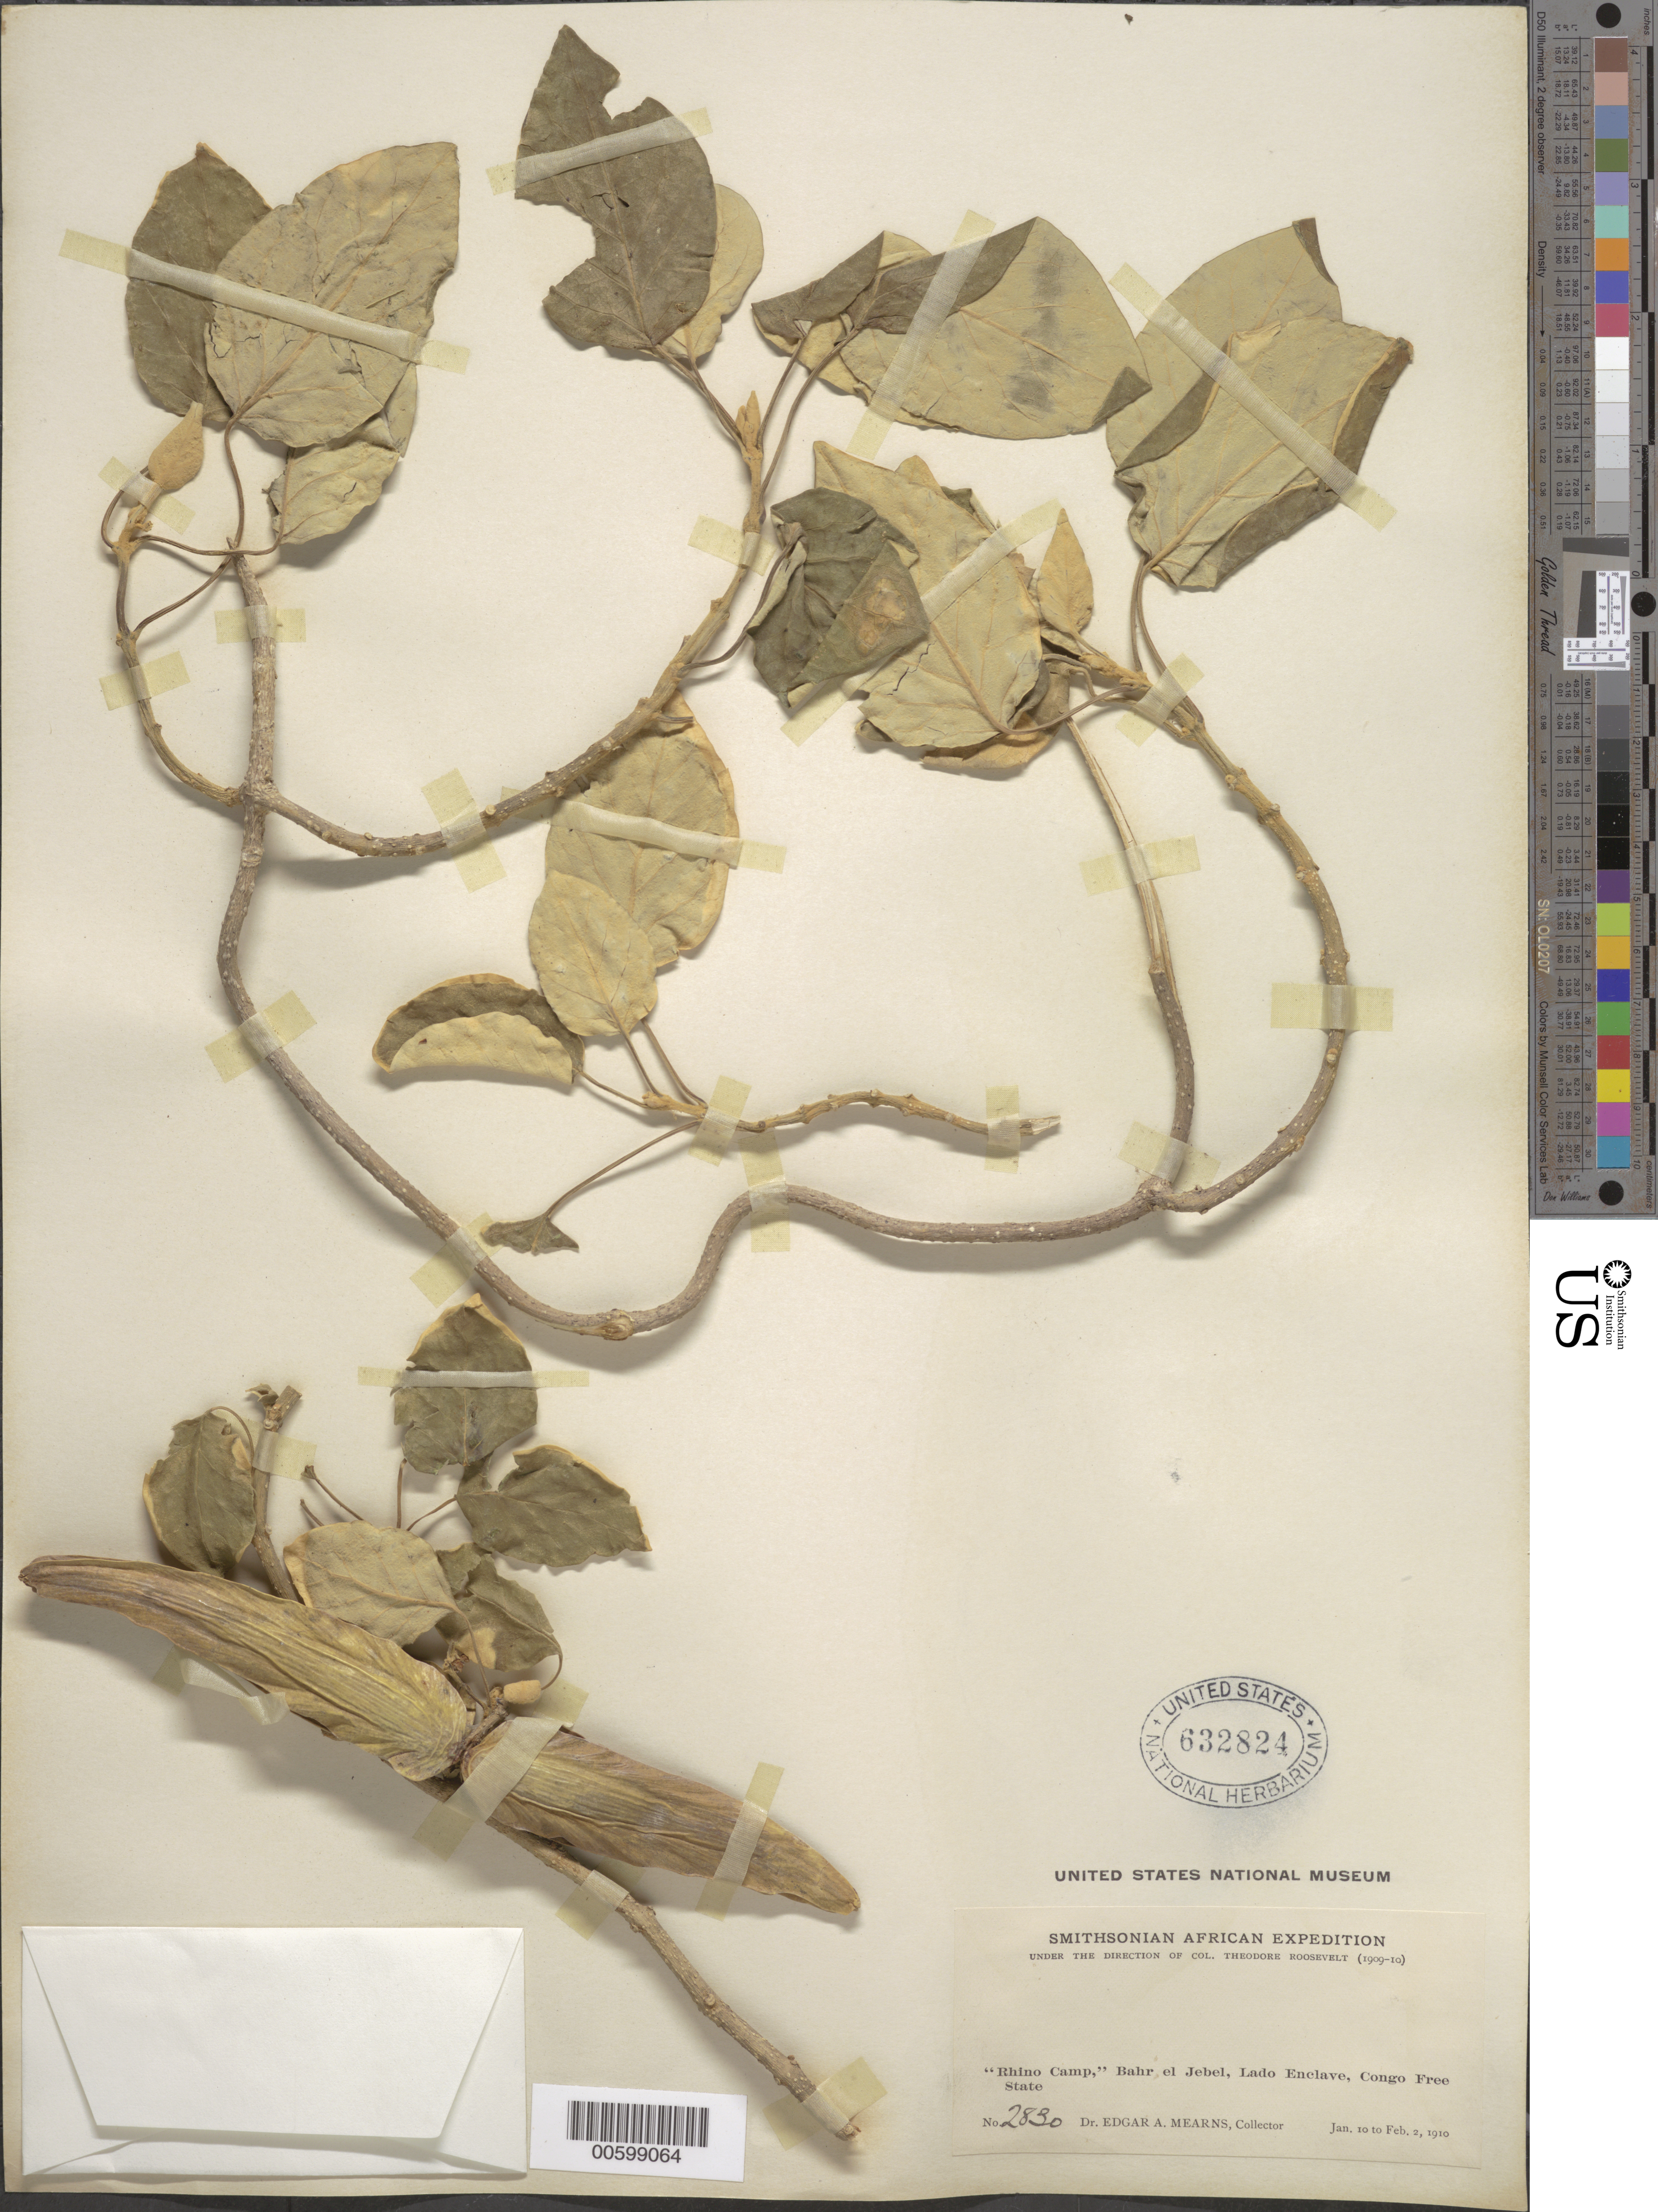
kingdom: Plantae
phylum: Tracheophyta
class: Magnoliopsida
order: Gentianales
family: Apocynaceae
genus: Matelea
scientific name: Matelea stenopetala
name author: Sandwith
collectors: E. A. Mearns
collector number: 2830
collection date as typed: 10 Jan 1910 to 02 Feb 1910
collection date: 1910-01-10/1910-02-02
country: South Sudan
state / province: Central Equatoria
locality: "Rhino Camp", Bahr el Jebel, Lado Enclave, Congo Free State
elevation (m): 2830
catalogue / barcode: US 632824